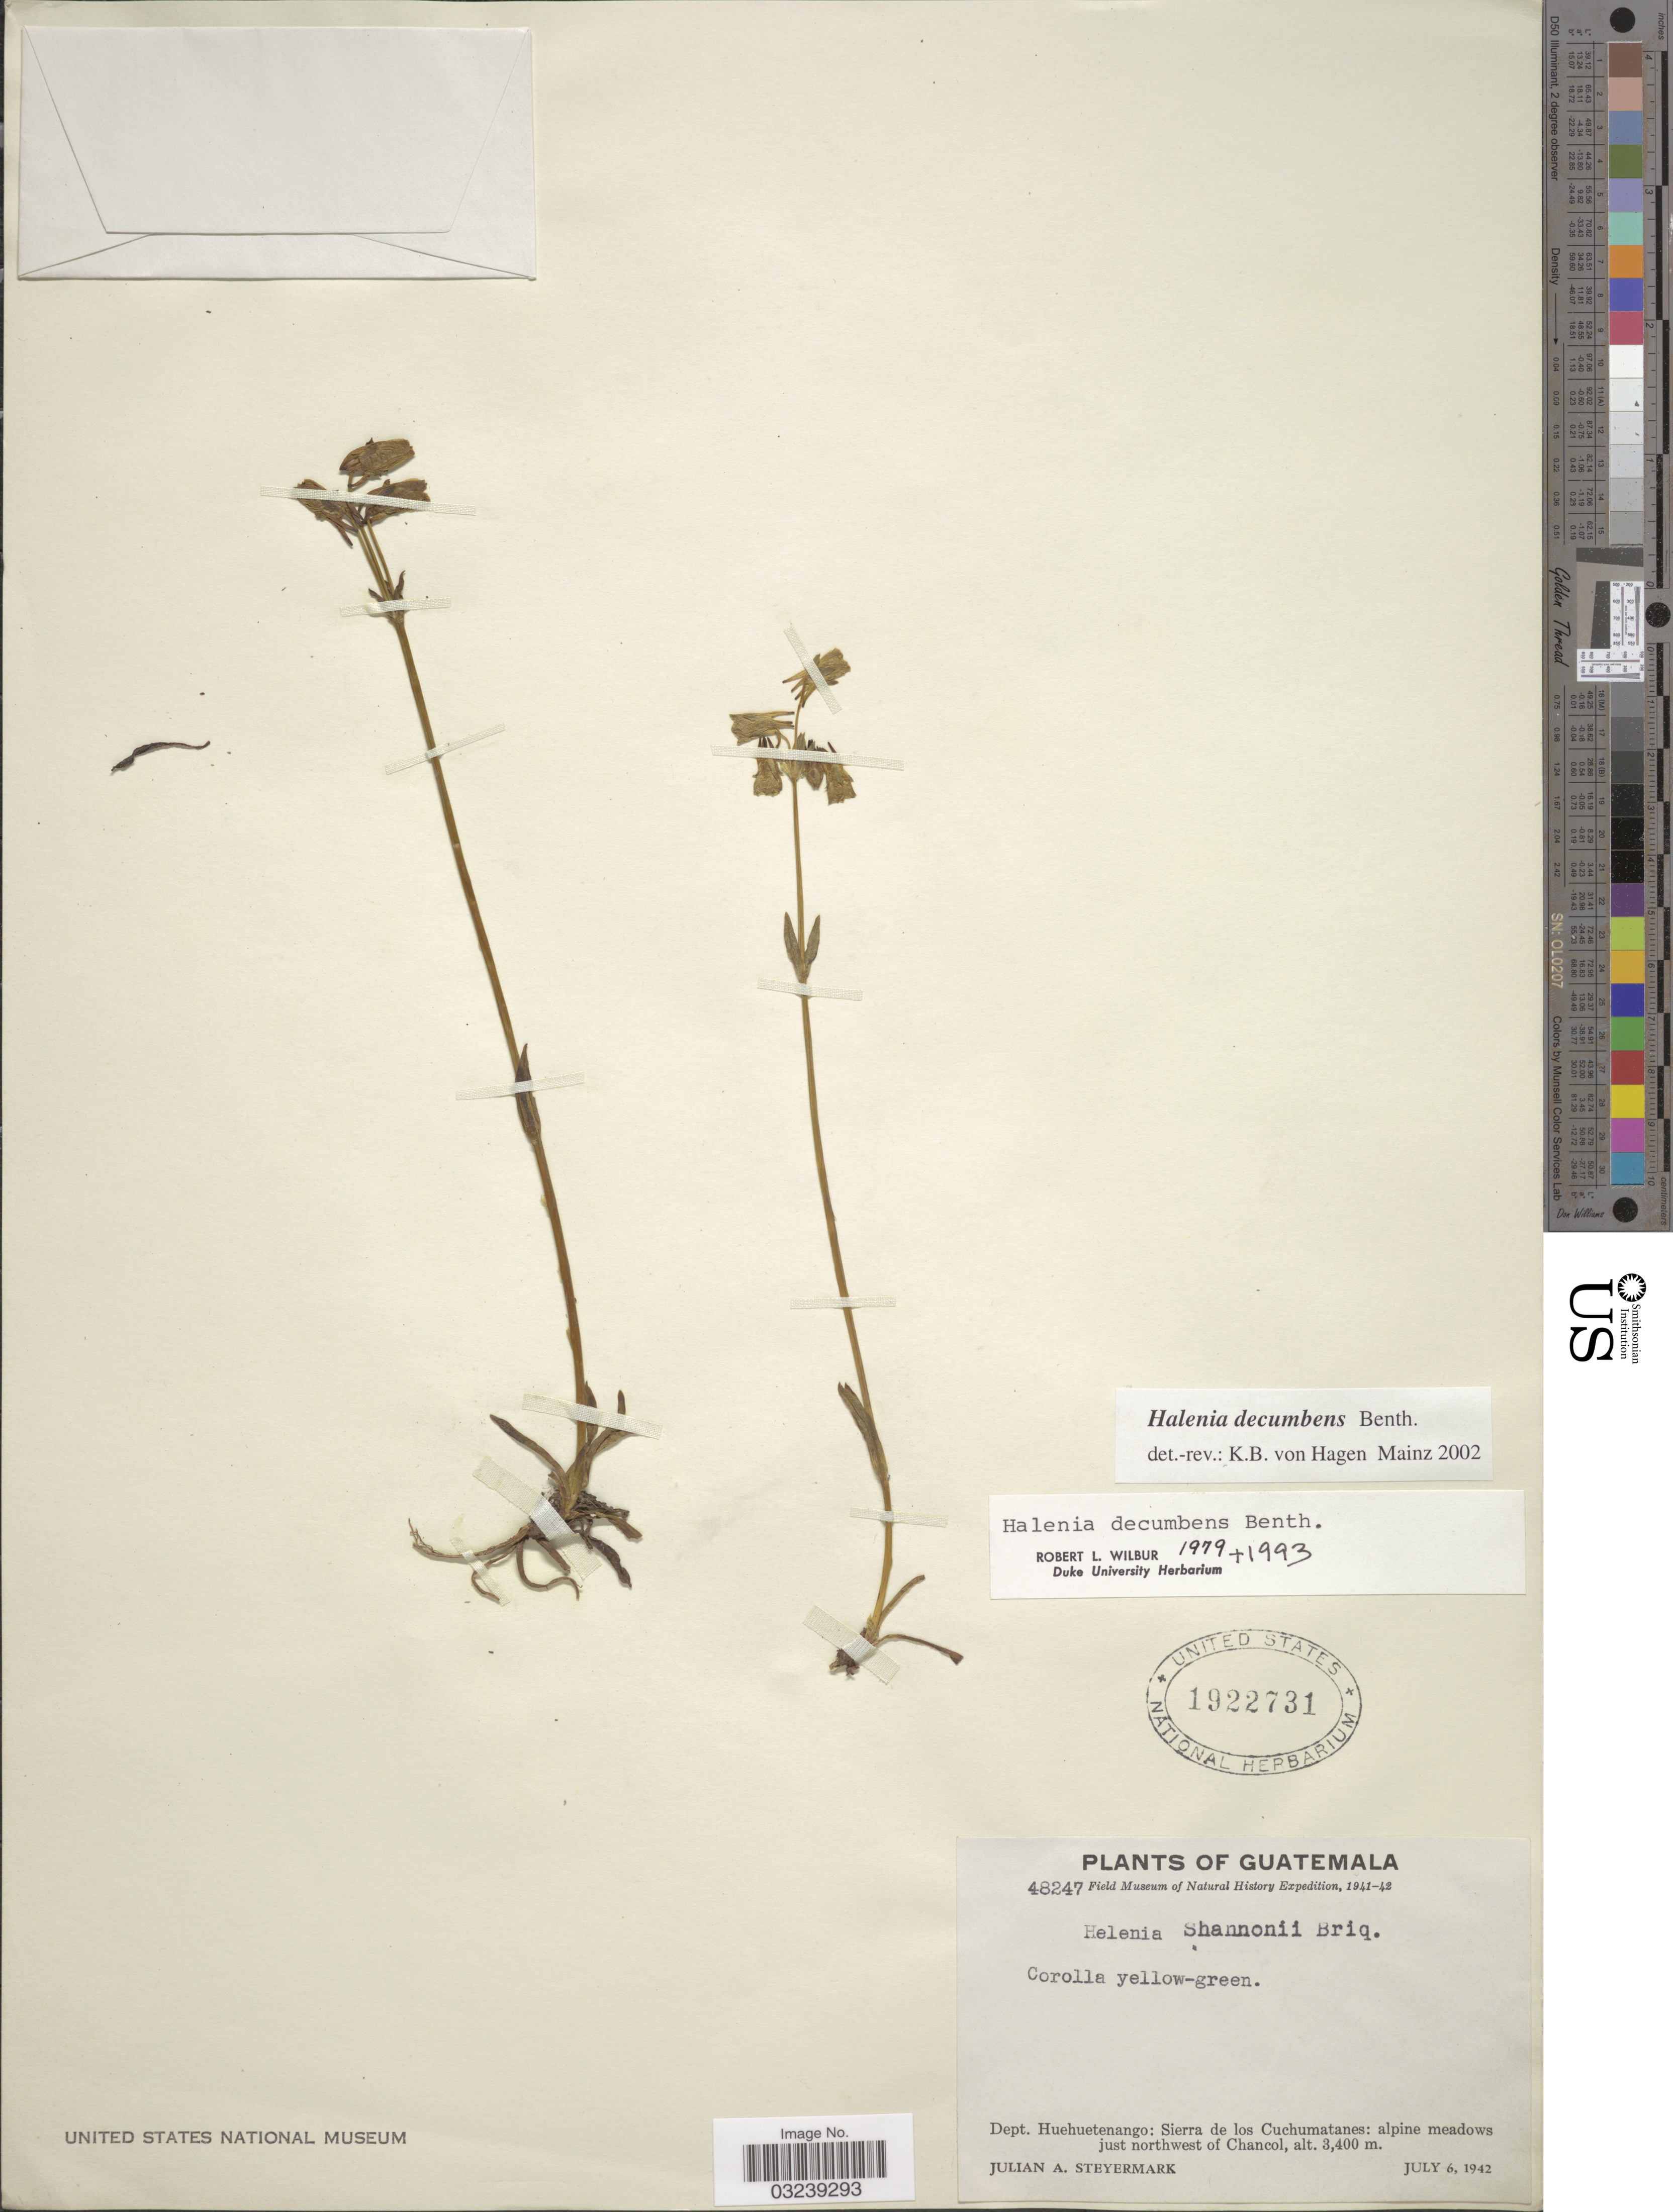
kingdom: Plantae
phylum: Tracheophyta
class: Magnoliopsida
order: Gentianales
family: Gentianaceae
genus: Halenia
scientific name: Halenia decumbens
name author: Benth.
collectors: J. Steyermark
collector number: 48247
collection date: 1942-07-06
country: Guatemala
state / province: Huehuetenango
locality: Dept. Huehuetenango: Sierra de los Cuchumatanes: alpine meadows just northwest of Chancol.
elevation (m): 3400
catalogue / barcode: US 1922731